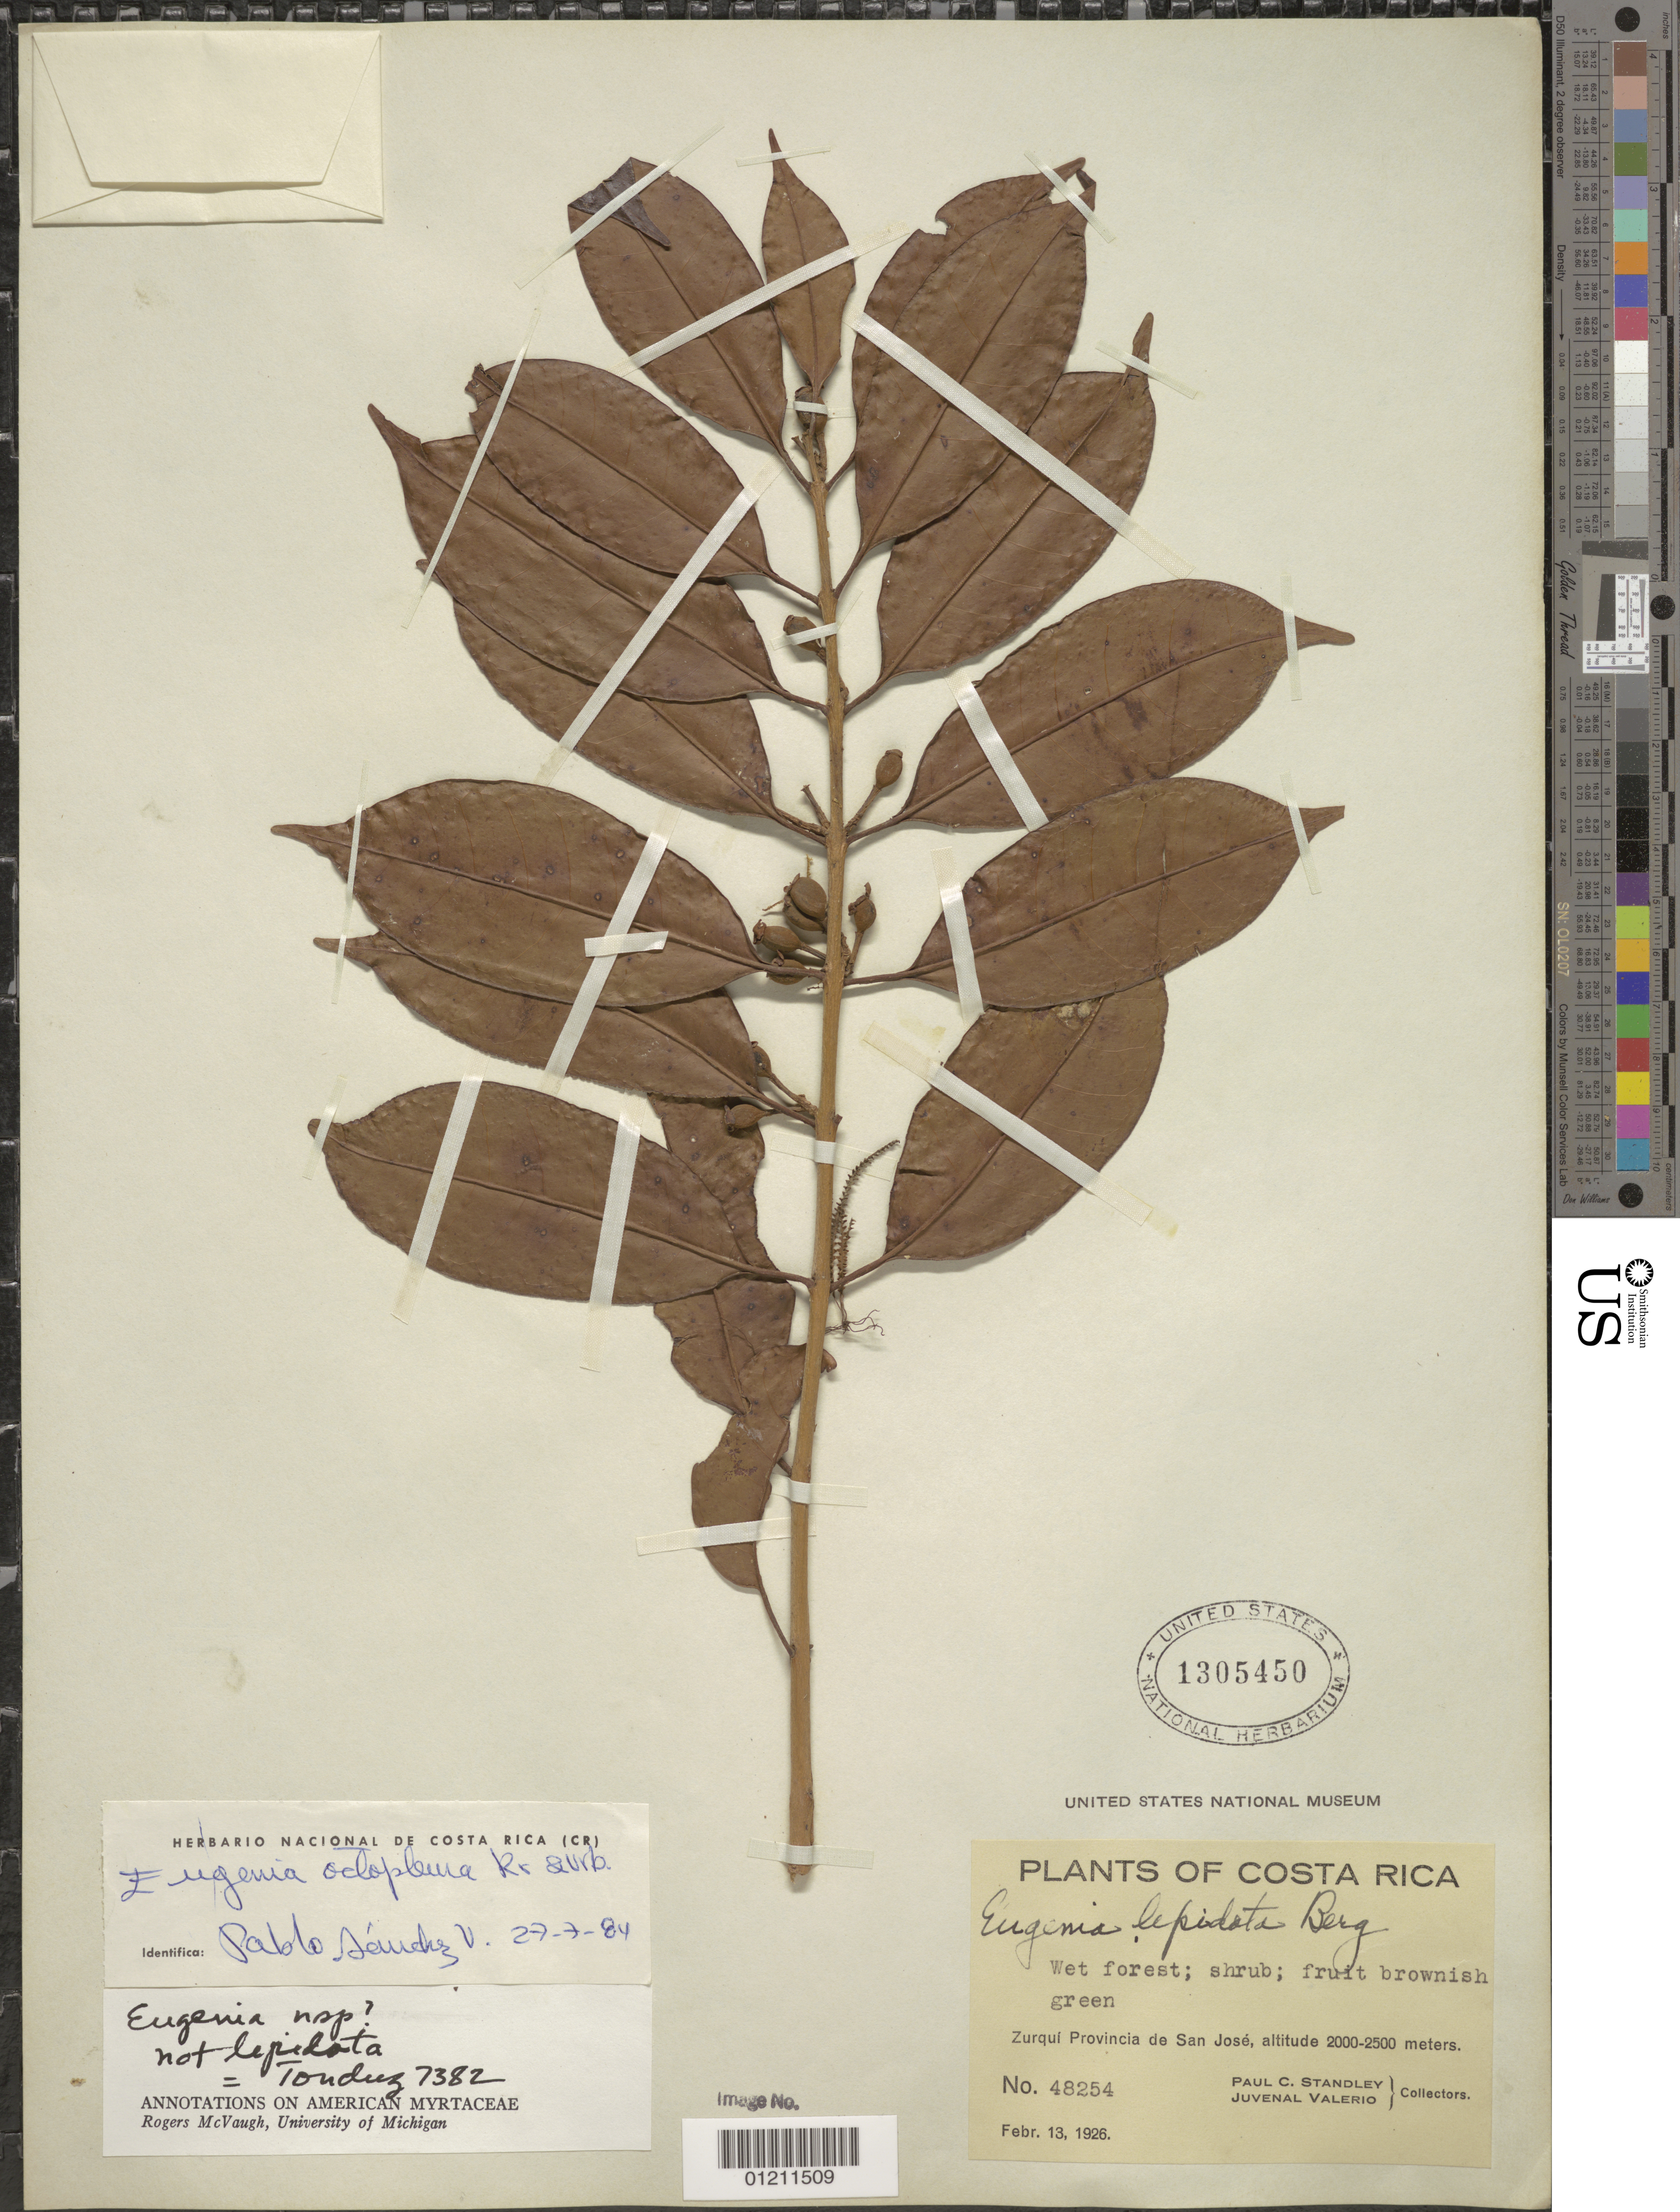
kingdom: Plantae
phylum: Tracheophyta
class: Magnoliopsida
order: Myrtales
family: Myrtaceae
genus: Eugenia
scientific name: Eugenia octopleura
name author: Krug & Urb.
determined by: Sánchez Vindas, P. E.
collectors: P. C. Standley & J. Valerio R.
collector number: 48254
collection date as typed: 13 Feb 1926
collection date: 1926-02-13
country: Costa Rica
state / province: San José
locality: Zurqui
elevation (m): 2000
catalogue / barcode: US 1305450